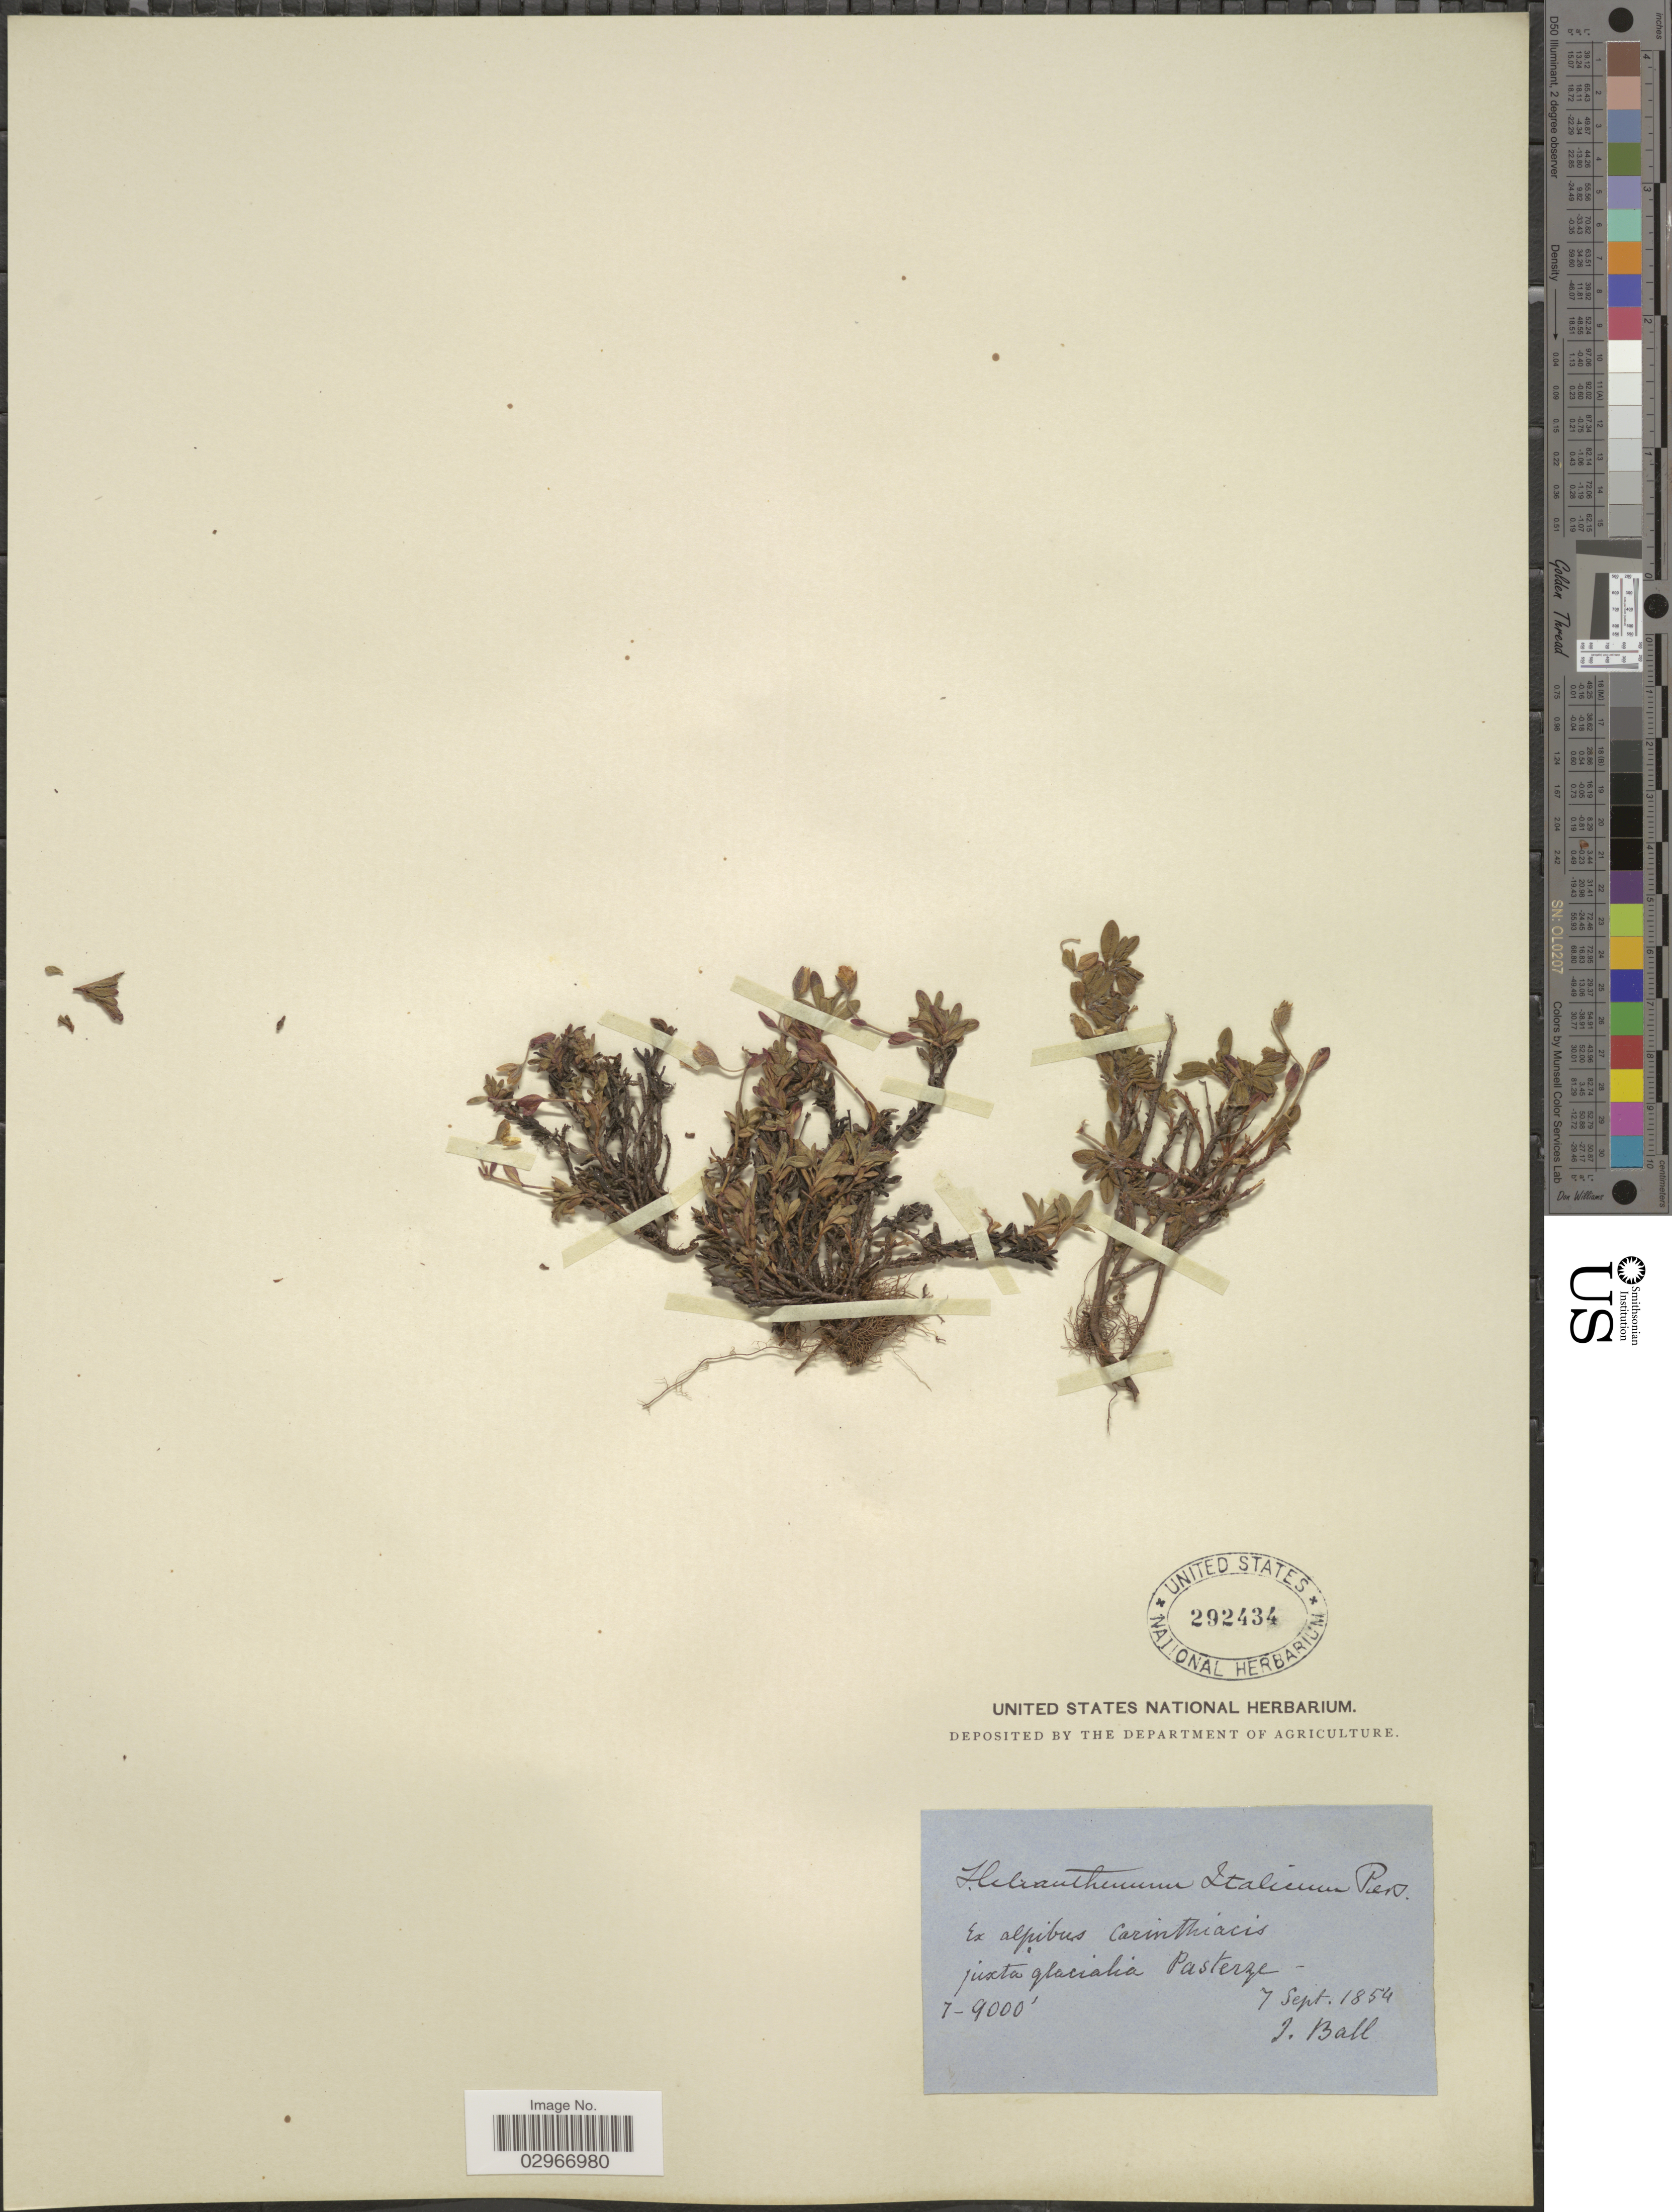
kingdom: Plantae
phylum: Tracheophyta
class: Magnoliopsida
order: Malvales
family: Cistaceae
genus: Helianthemum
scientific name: Helianthemum italicum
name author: Pers.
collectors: J. Ball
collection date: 1854-09-07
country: Austria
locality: Ex alpibus Carinthiacia juxta glaciatia Pasterze.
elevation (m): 2134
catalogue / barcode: US 292434